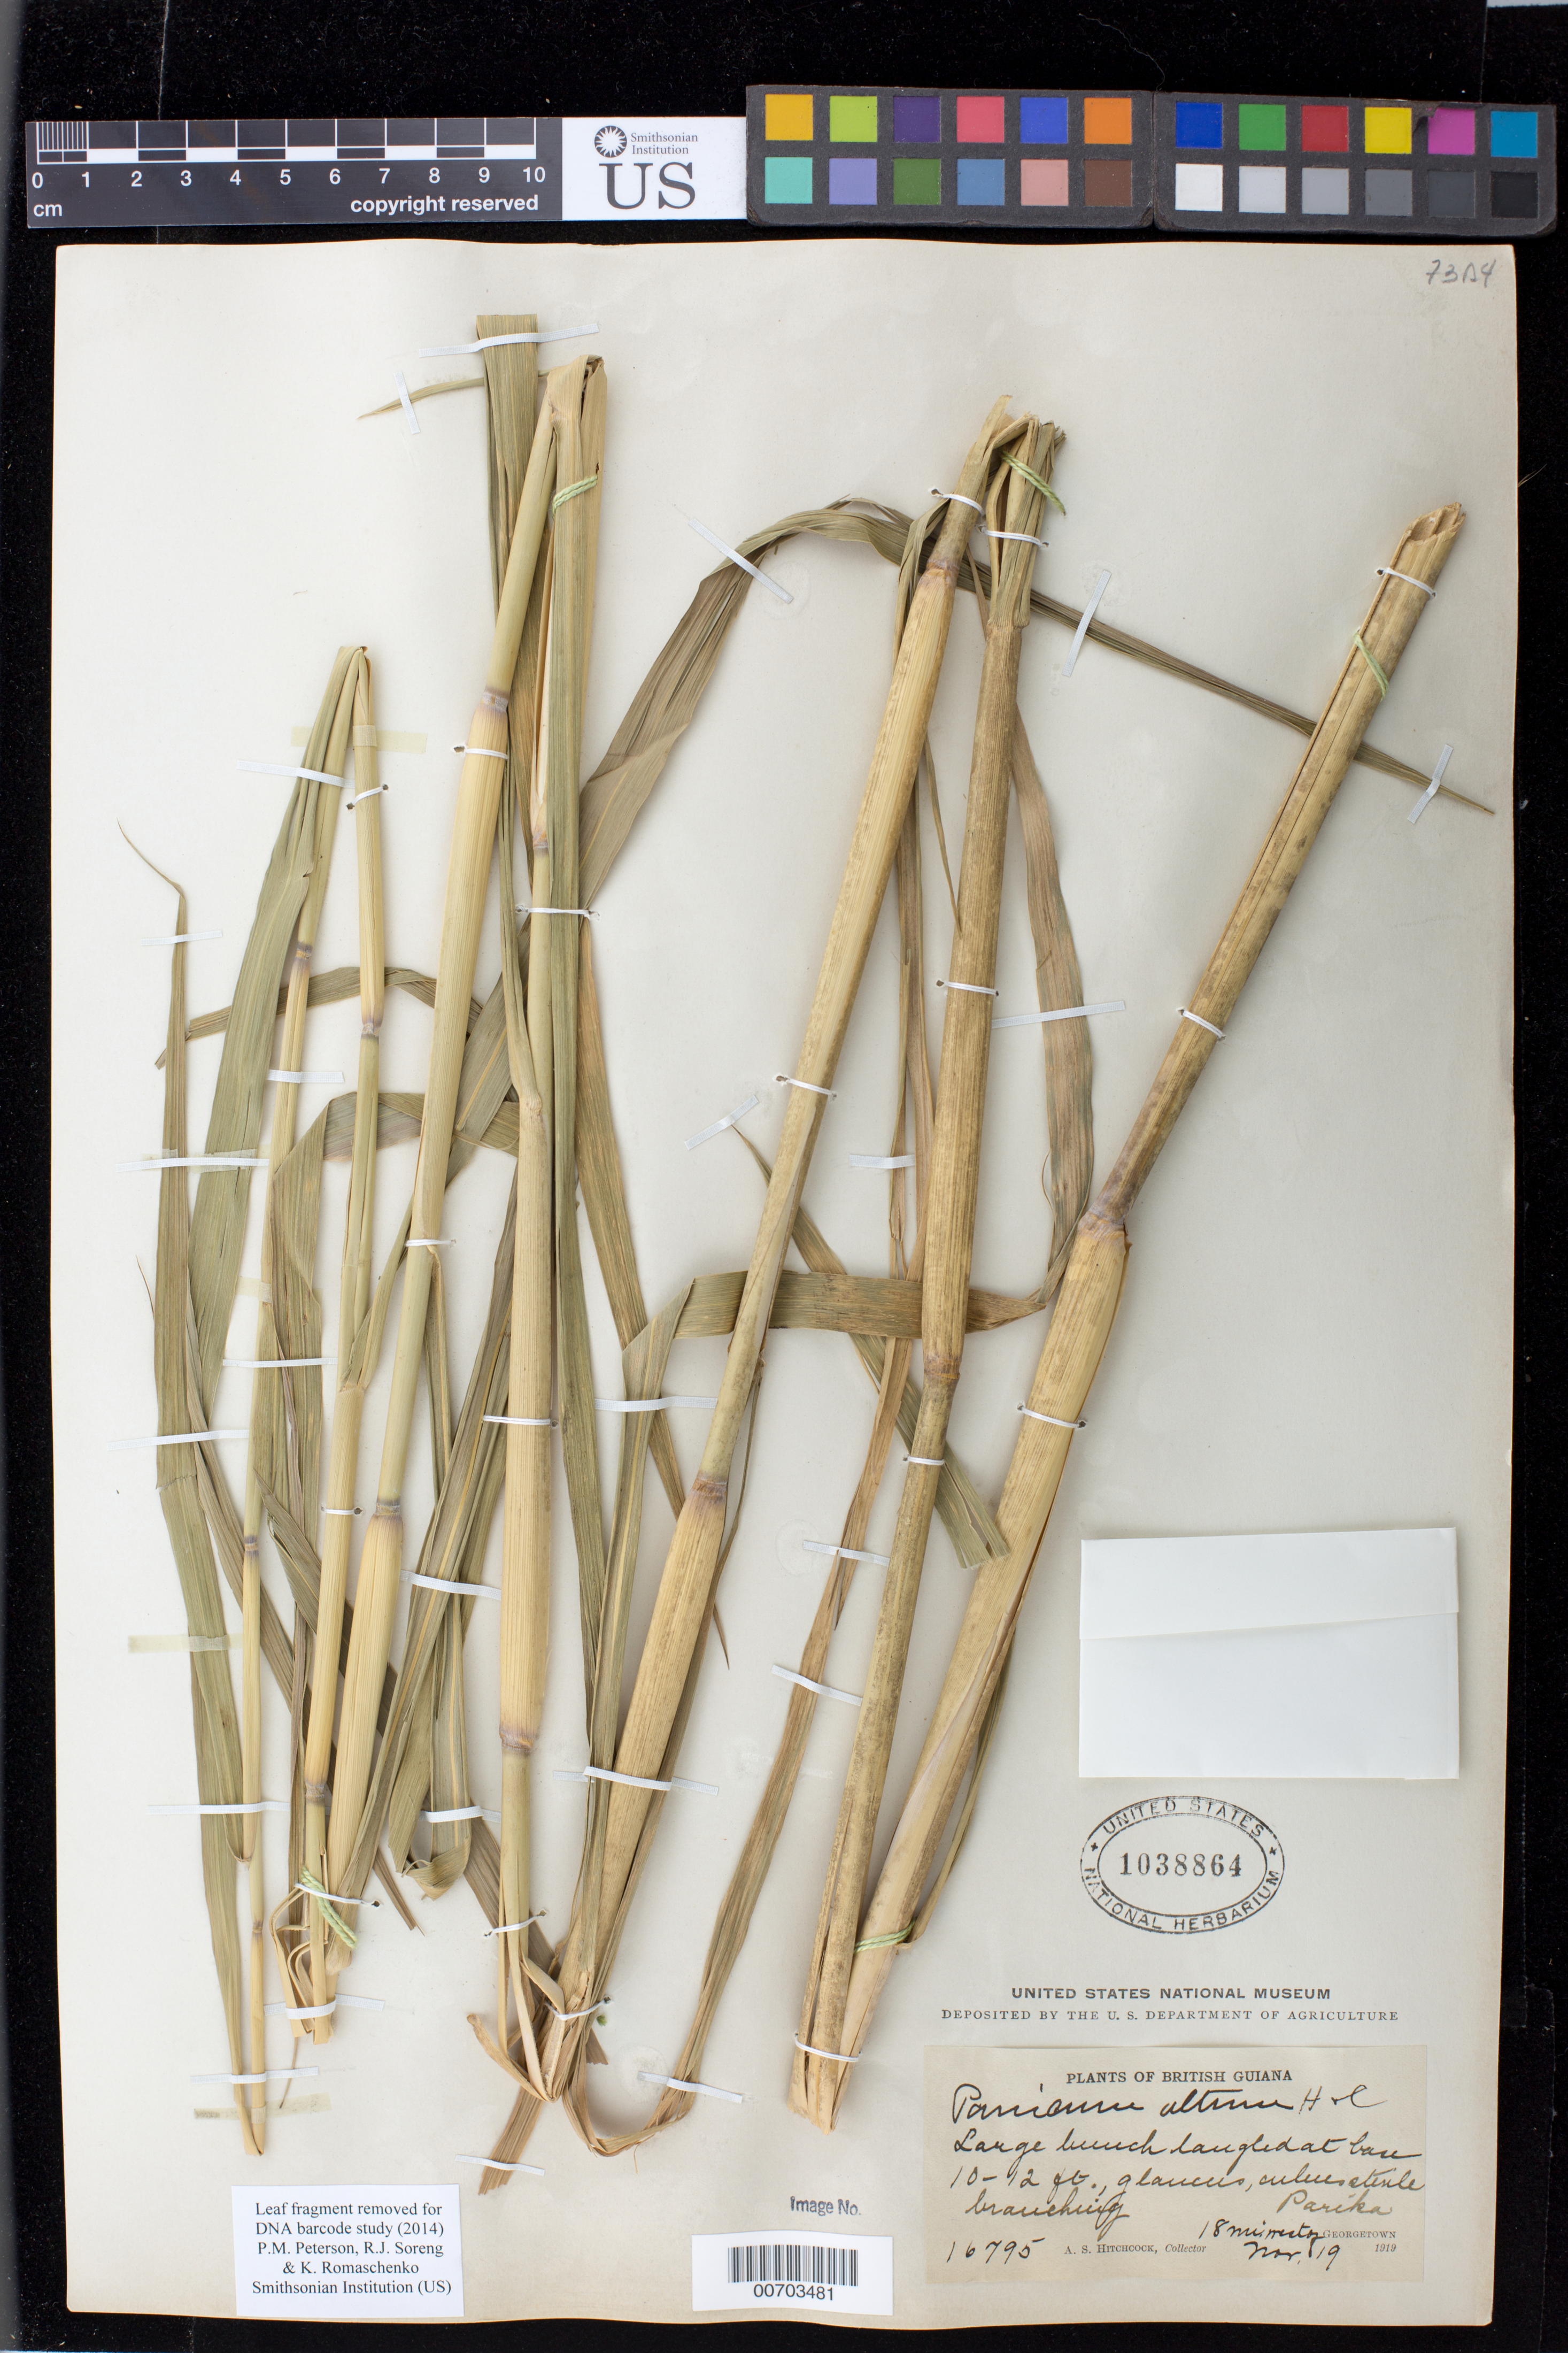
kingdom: Plantae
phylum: Tracheophyta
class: Liliopsida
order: Poales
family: Poaceae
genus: Panicum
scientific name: Panicum altum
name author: Hitchc. & Chase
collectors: A. S. Hitchcock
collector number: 16795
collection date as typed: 19-Nov-19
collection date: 1919-11-19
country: Guyana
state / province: Essequibo Isl-W. Demerara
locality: Parika, 18 mi. W of Georgetown, on Essequibo R.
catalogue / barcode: US 1038864